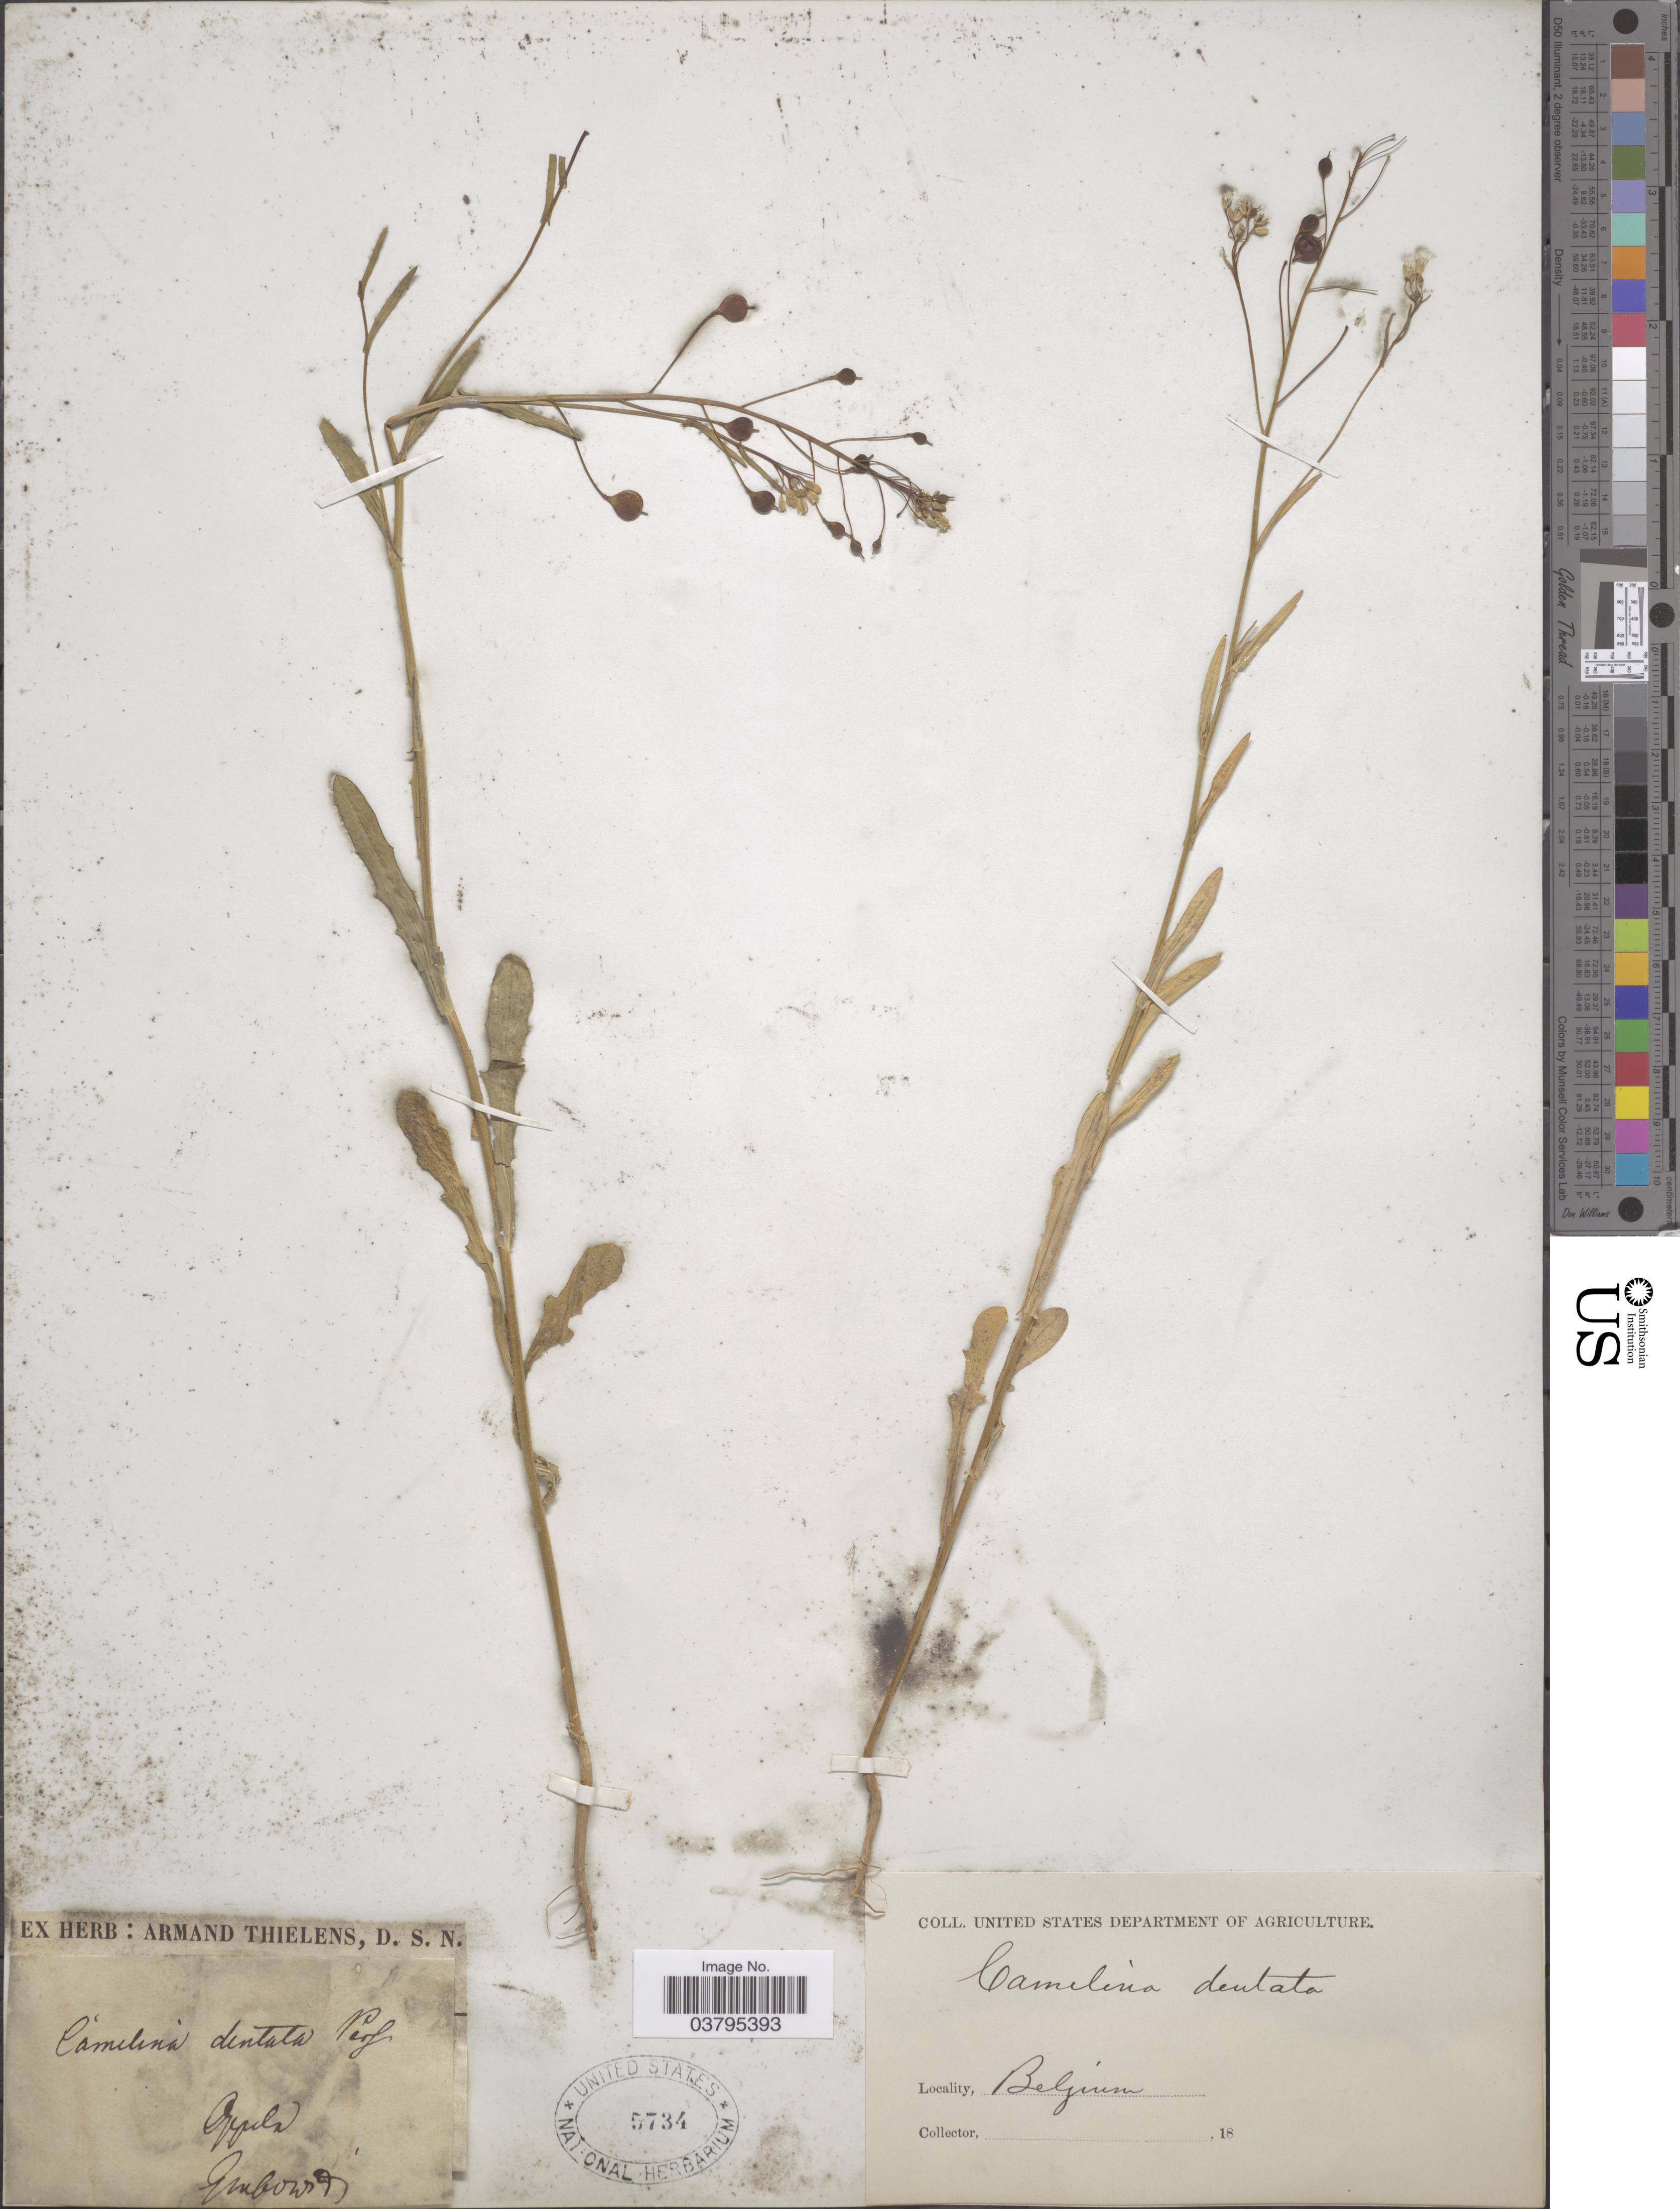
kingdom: Plantae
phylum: Tracheophyta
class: Magnoliopsida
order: Brassicales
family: Brassicaceae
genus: Camelina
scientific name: Camelina dentata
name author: (Willd.) Pers.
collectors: ex herb. Armand Thielens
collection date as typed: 18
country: Belgium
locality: Oppela. Ginbons N. [interpreted]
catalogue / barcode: US 5734